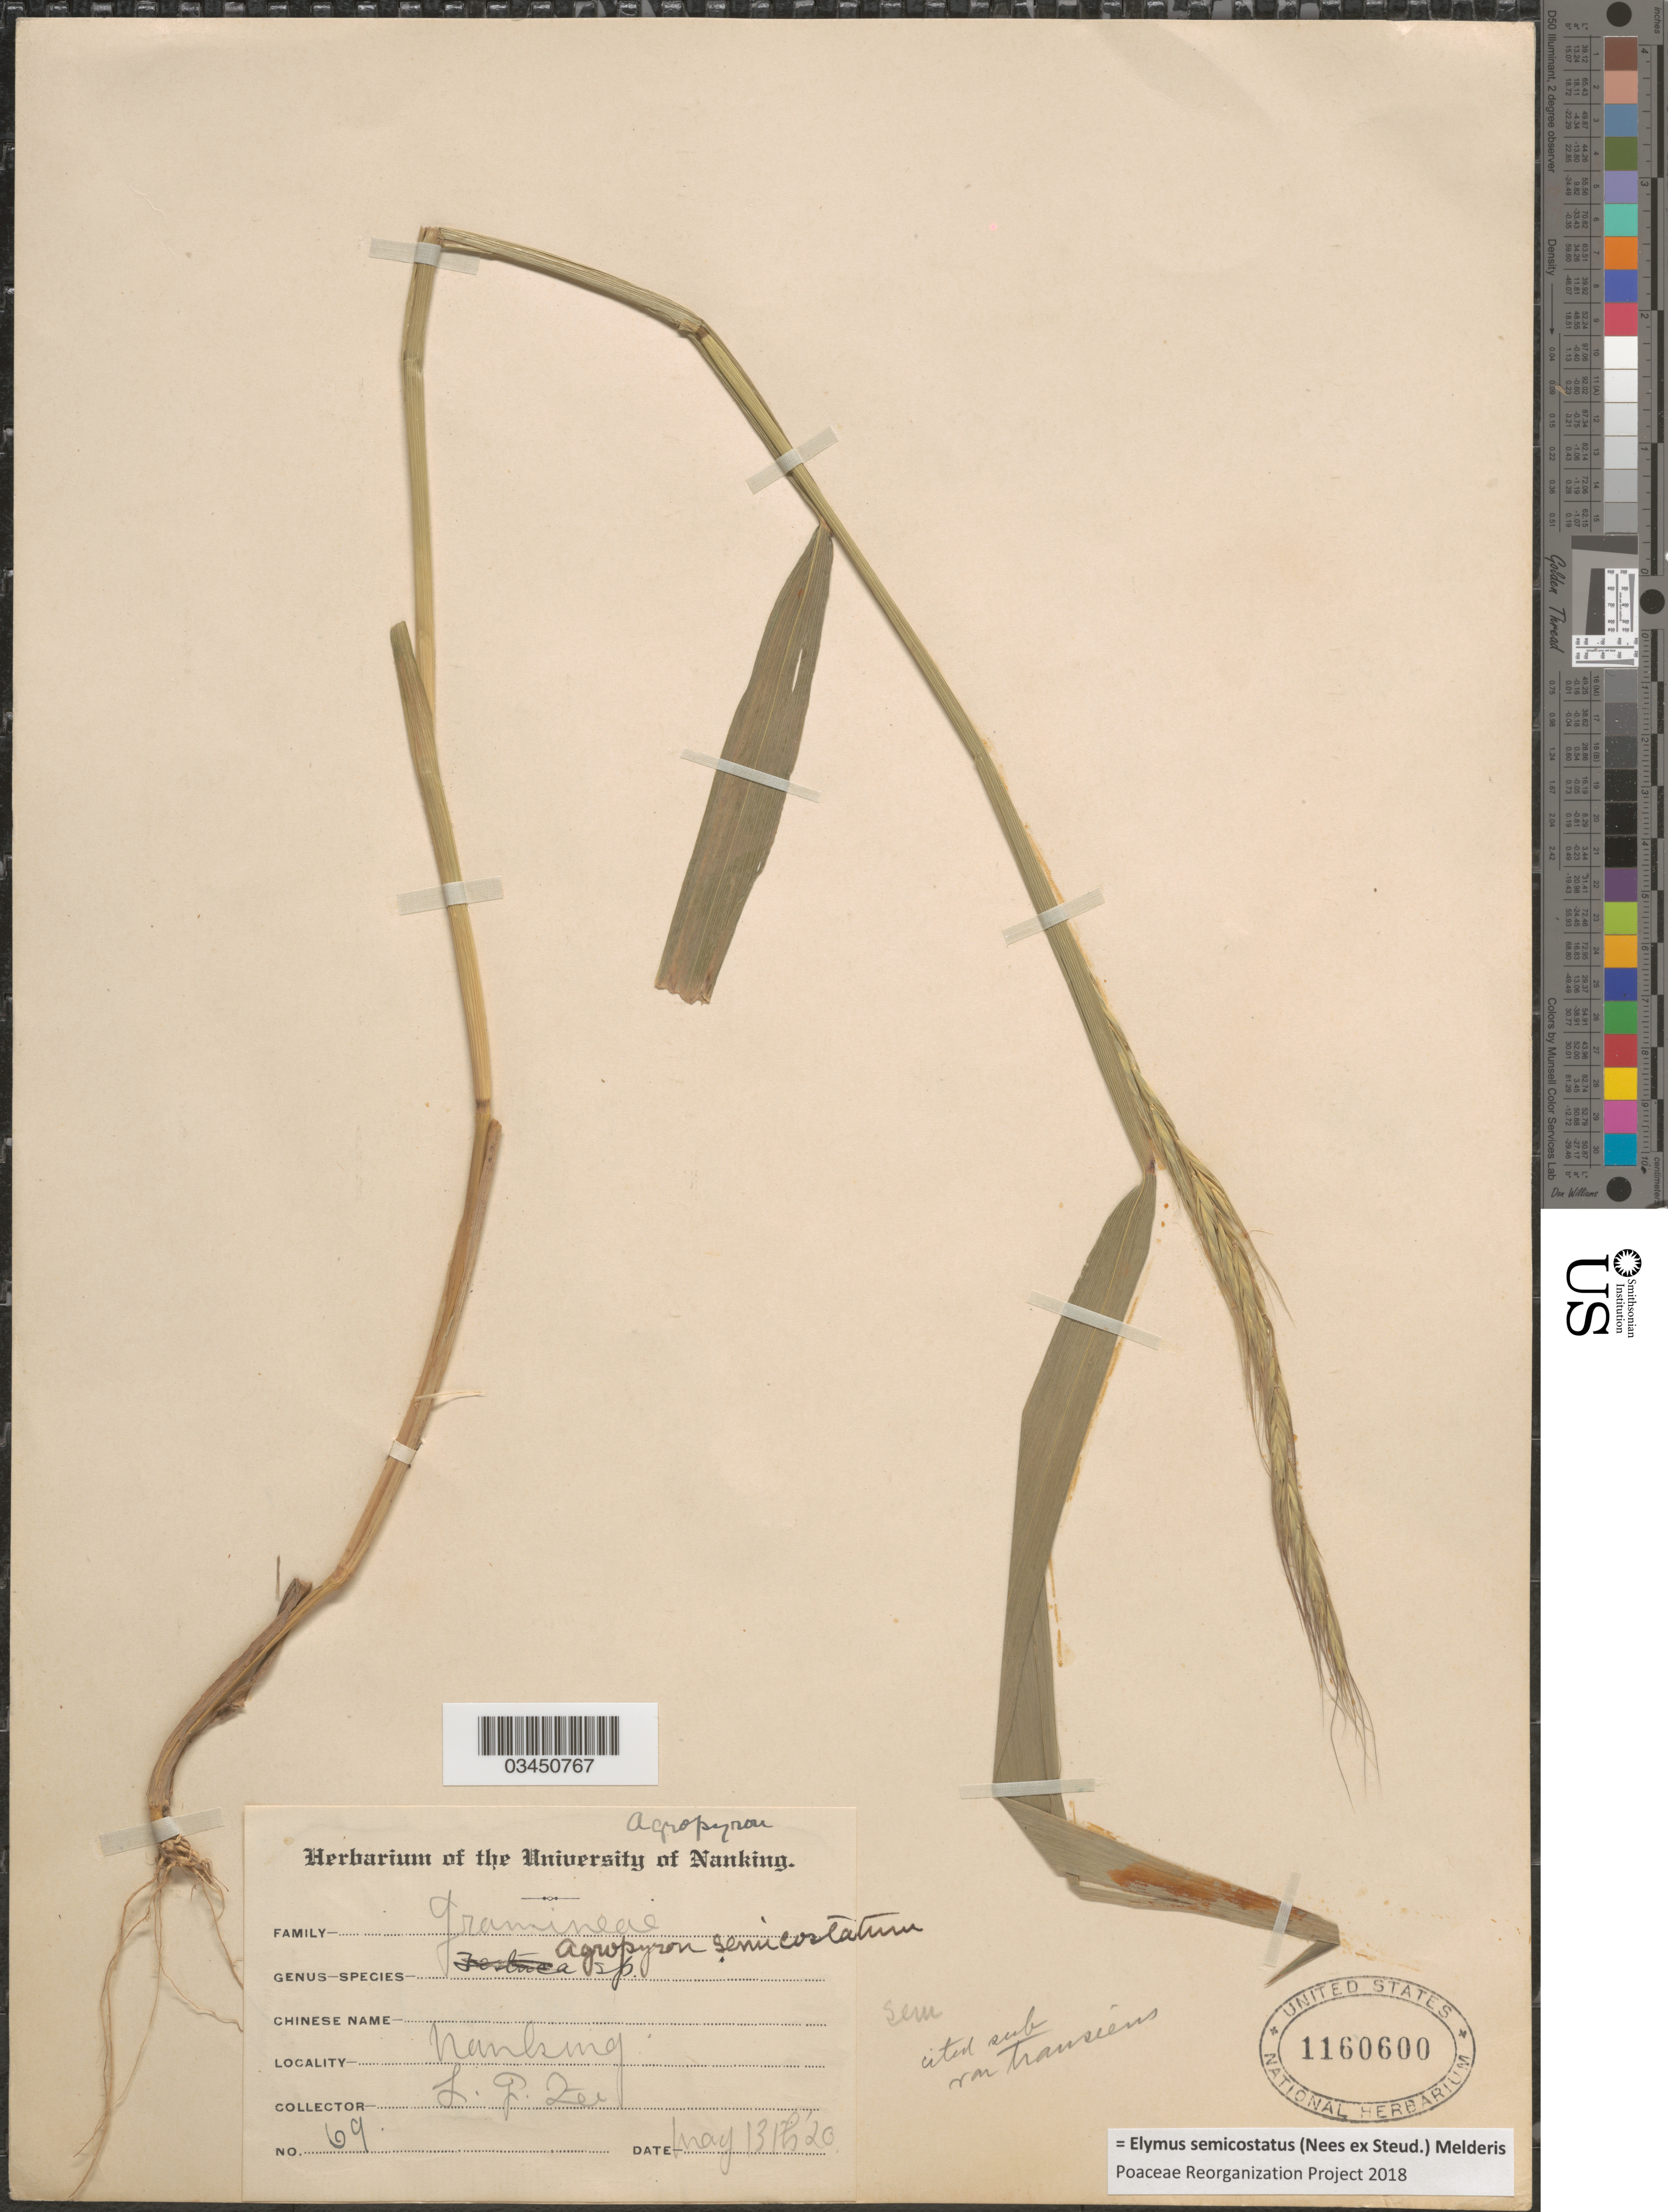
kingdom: Plantae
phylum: Tracheophyta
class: Liliopsida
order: Poales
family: Poaceae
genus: Elymus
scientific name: Elymus semicostatus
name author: (Nees ex Steud.) Melderis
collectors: L. Zee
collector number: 69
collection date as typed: Transcribed d/m/y: 13/5/20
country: China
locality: Nanking.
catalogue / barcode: US 1160600